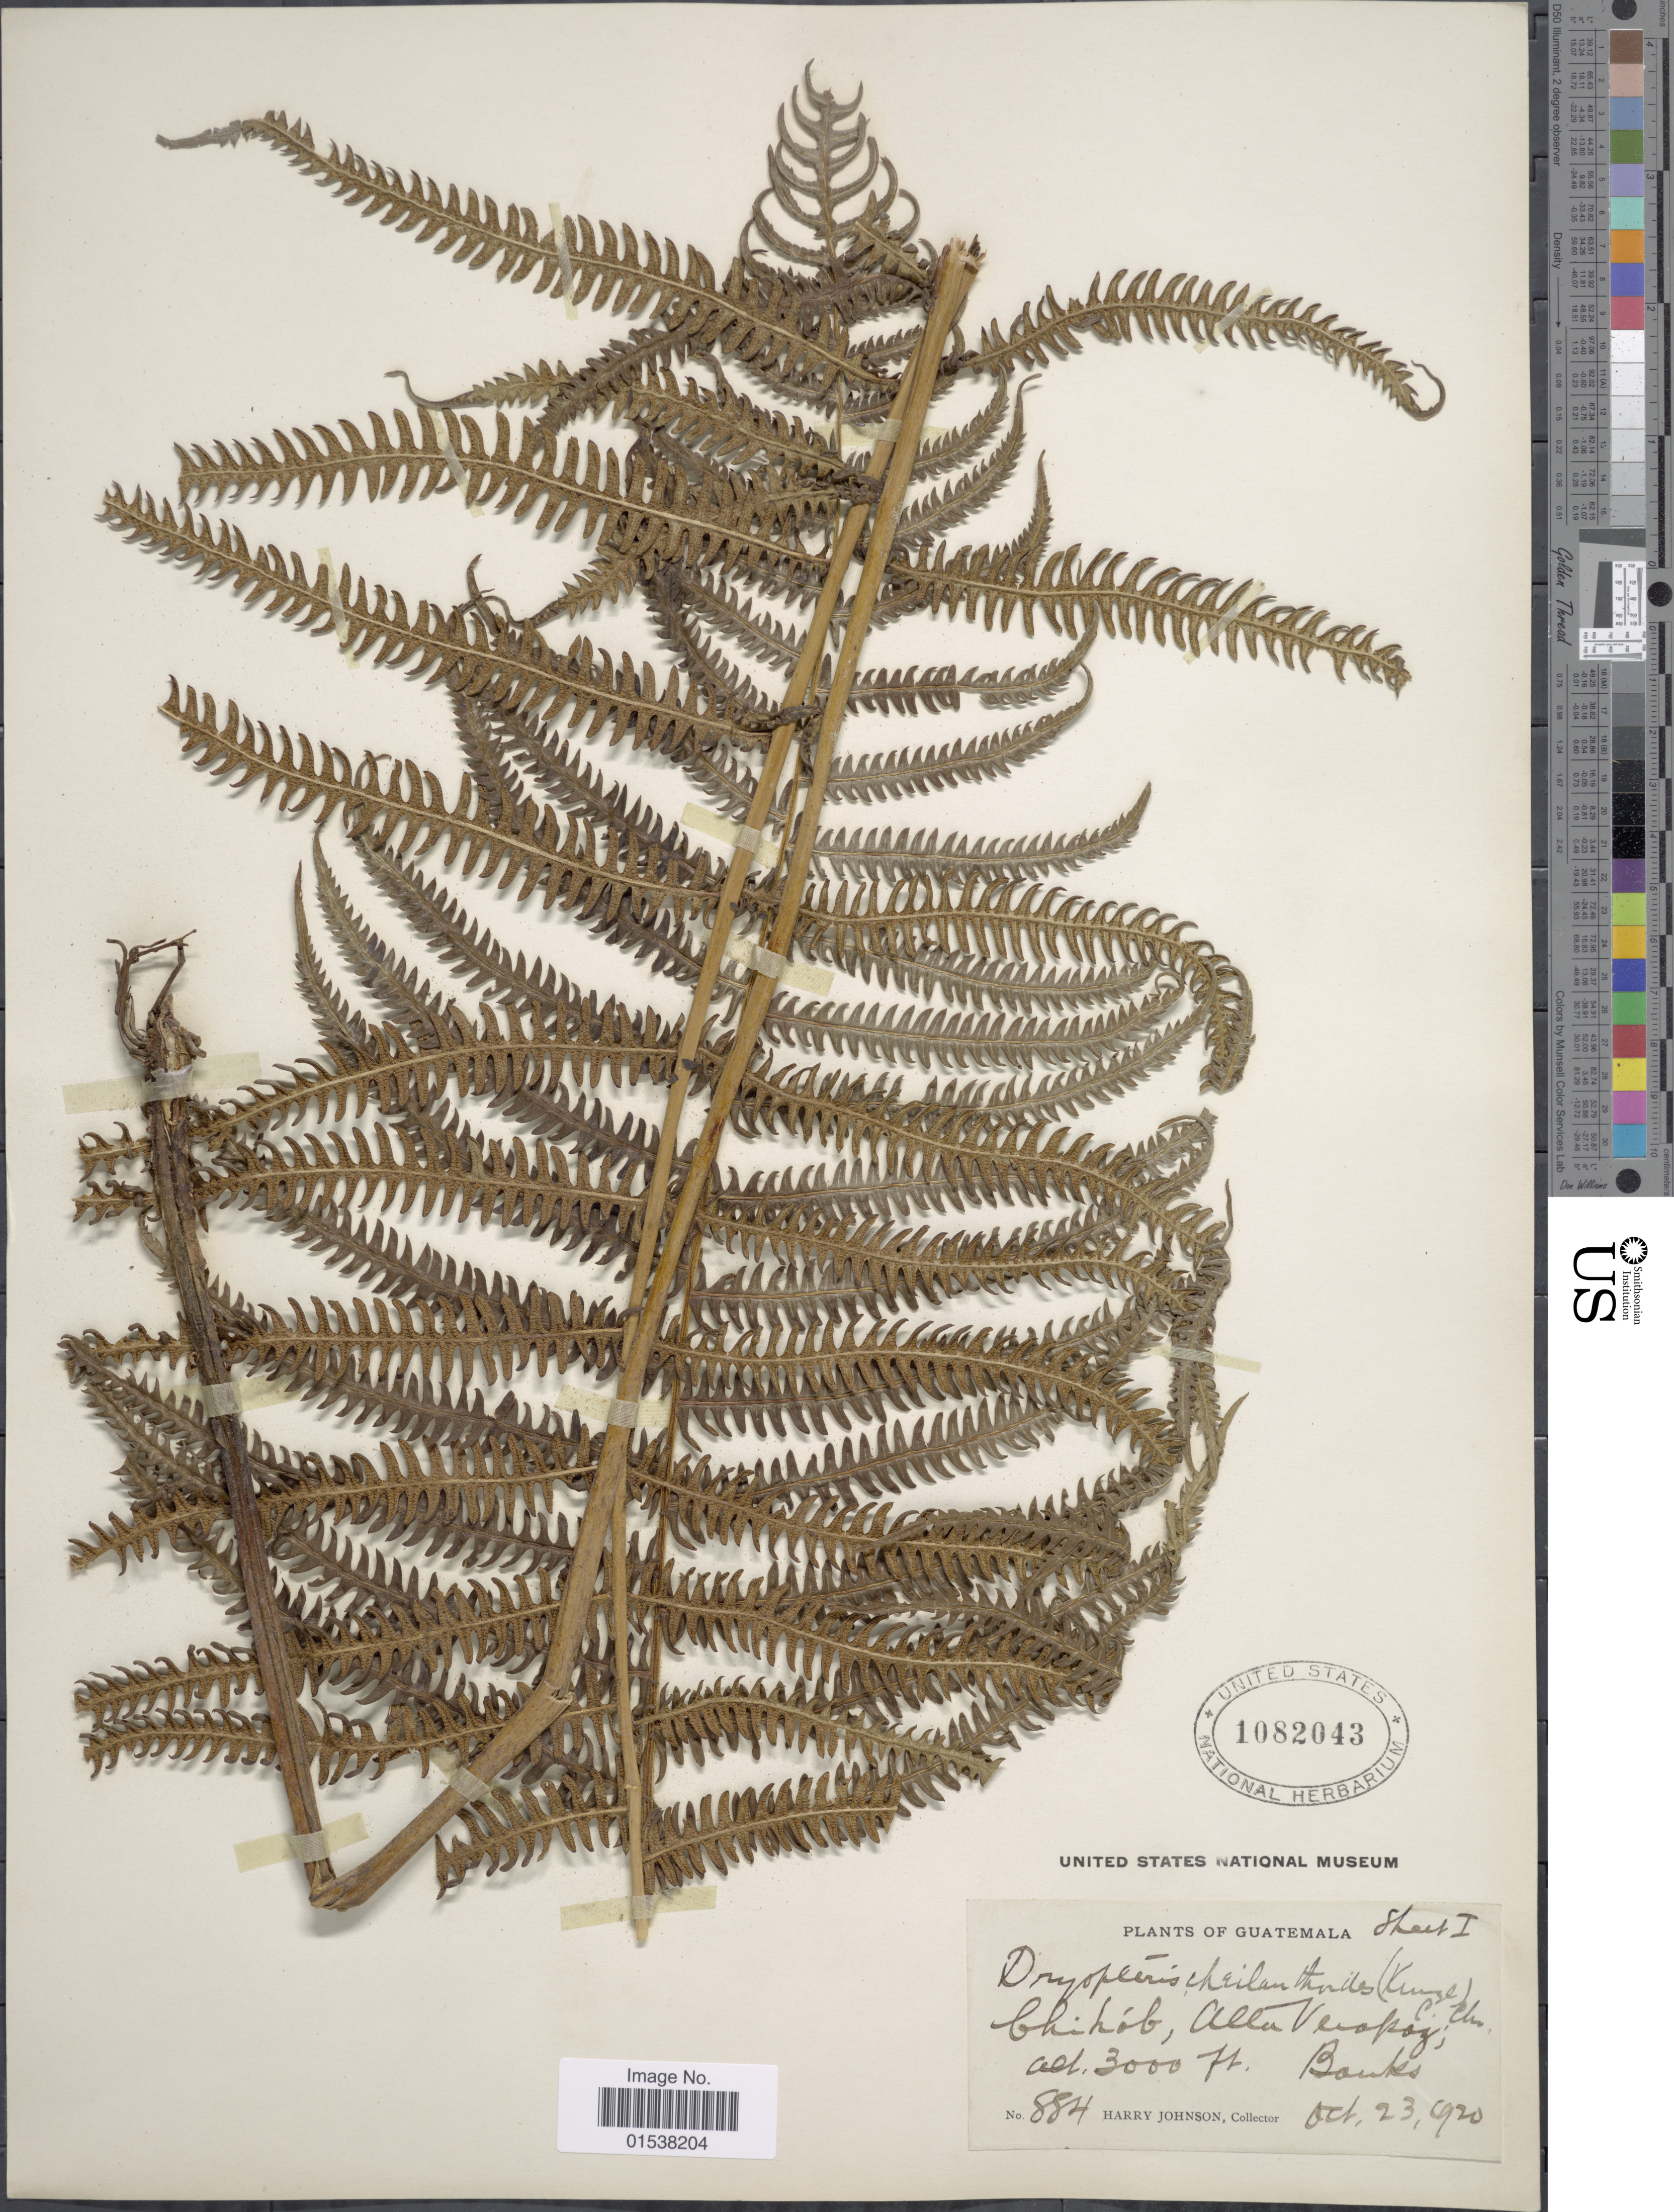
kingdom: Plantae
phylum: Tracheophyta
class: Polypodiopsida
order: Polypodiales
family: Thelypteridaceae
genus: Amauropelta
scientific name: Amauropelta cheilanthoides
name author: (Kunze) Á. Löve & D. Löve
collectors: H. Johnson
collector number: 884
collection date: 1920-10-23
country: Guatemala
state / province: Alta Verapaz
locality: Chihob, Alta Verapaz, Banks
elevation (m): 914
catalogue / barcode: US 1082043